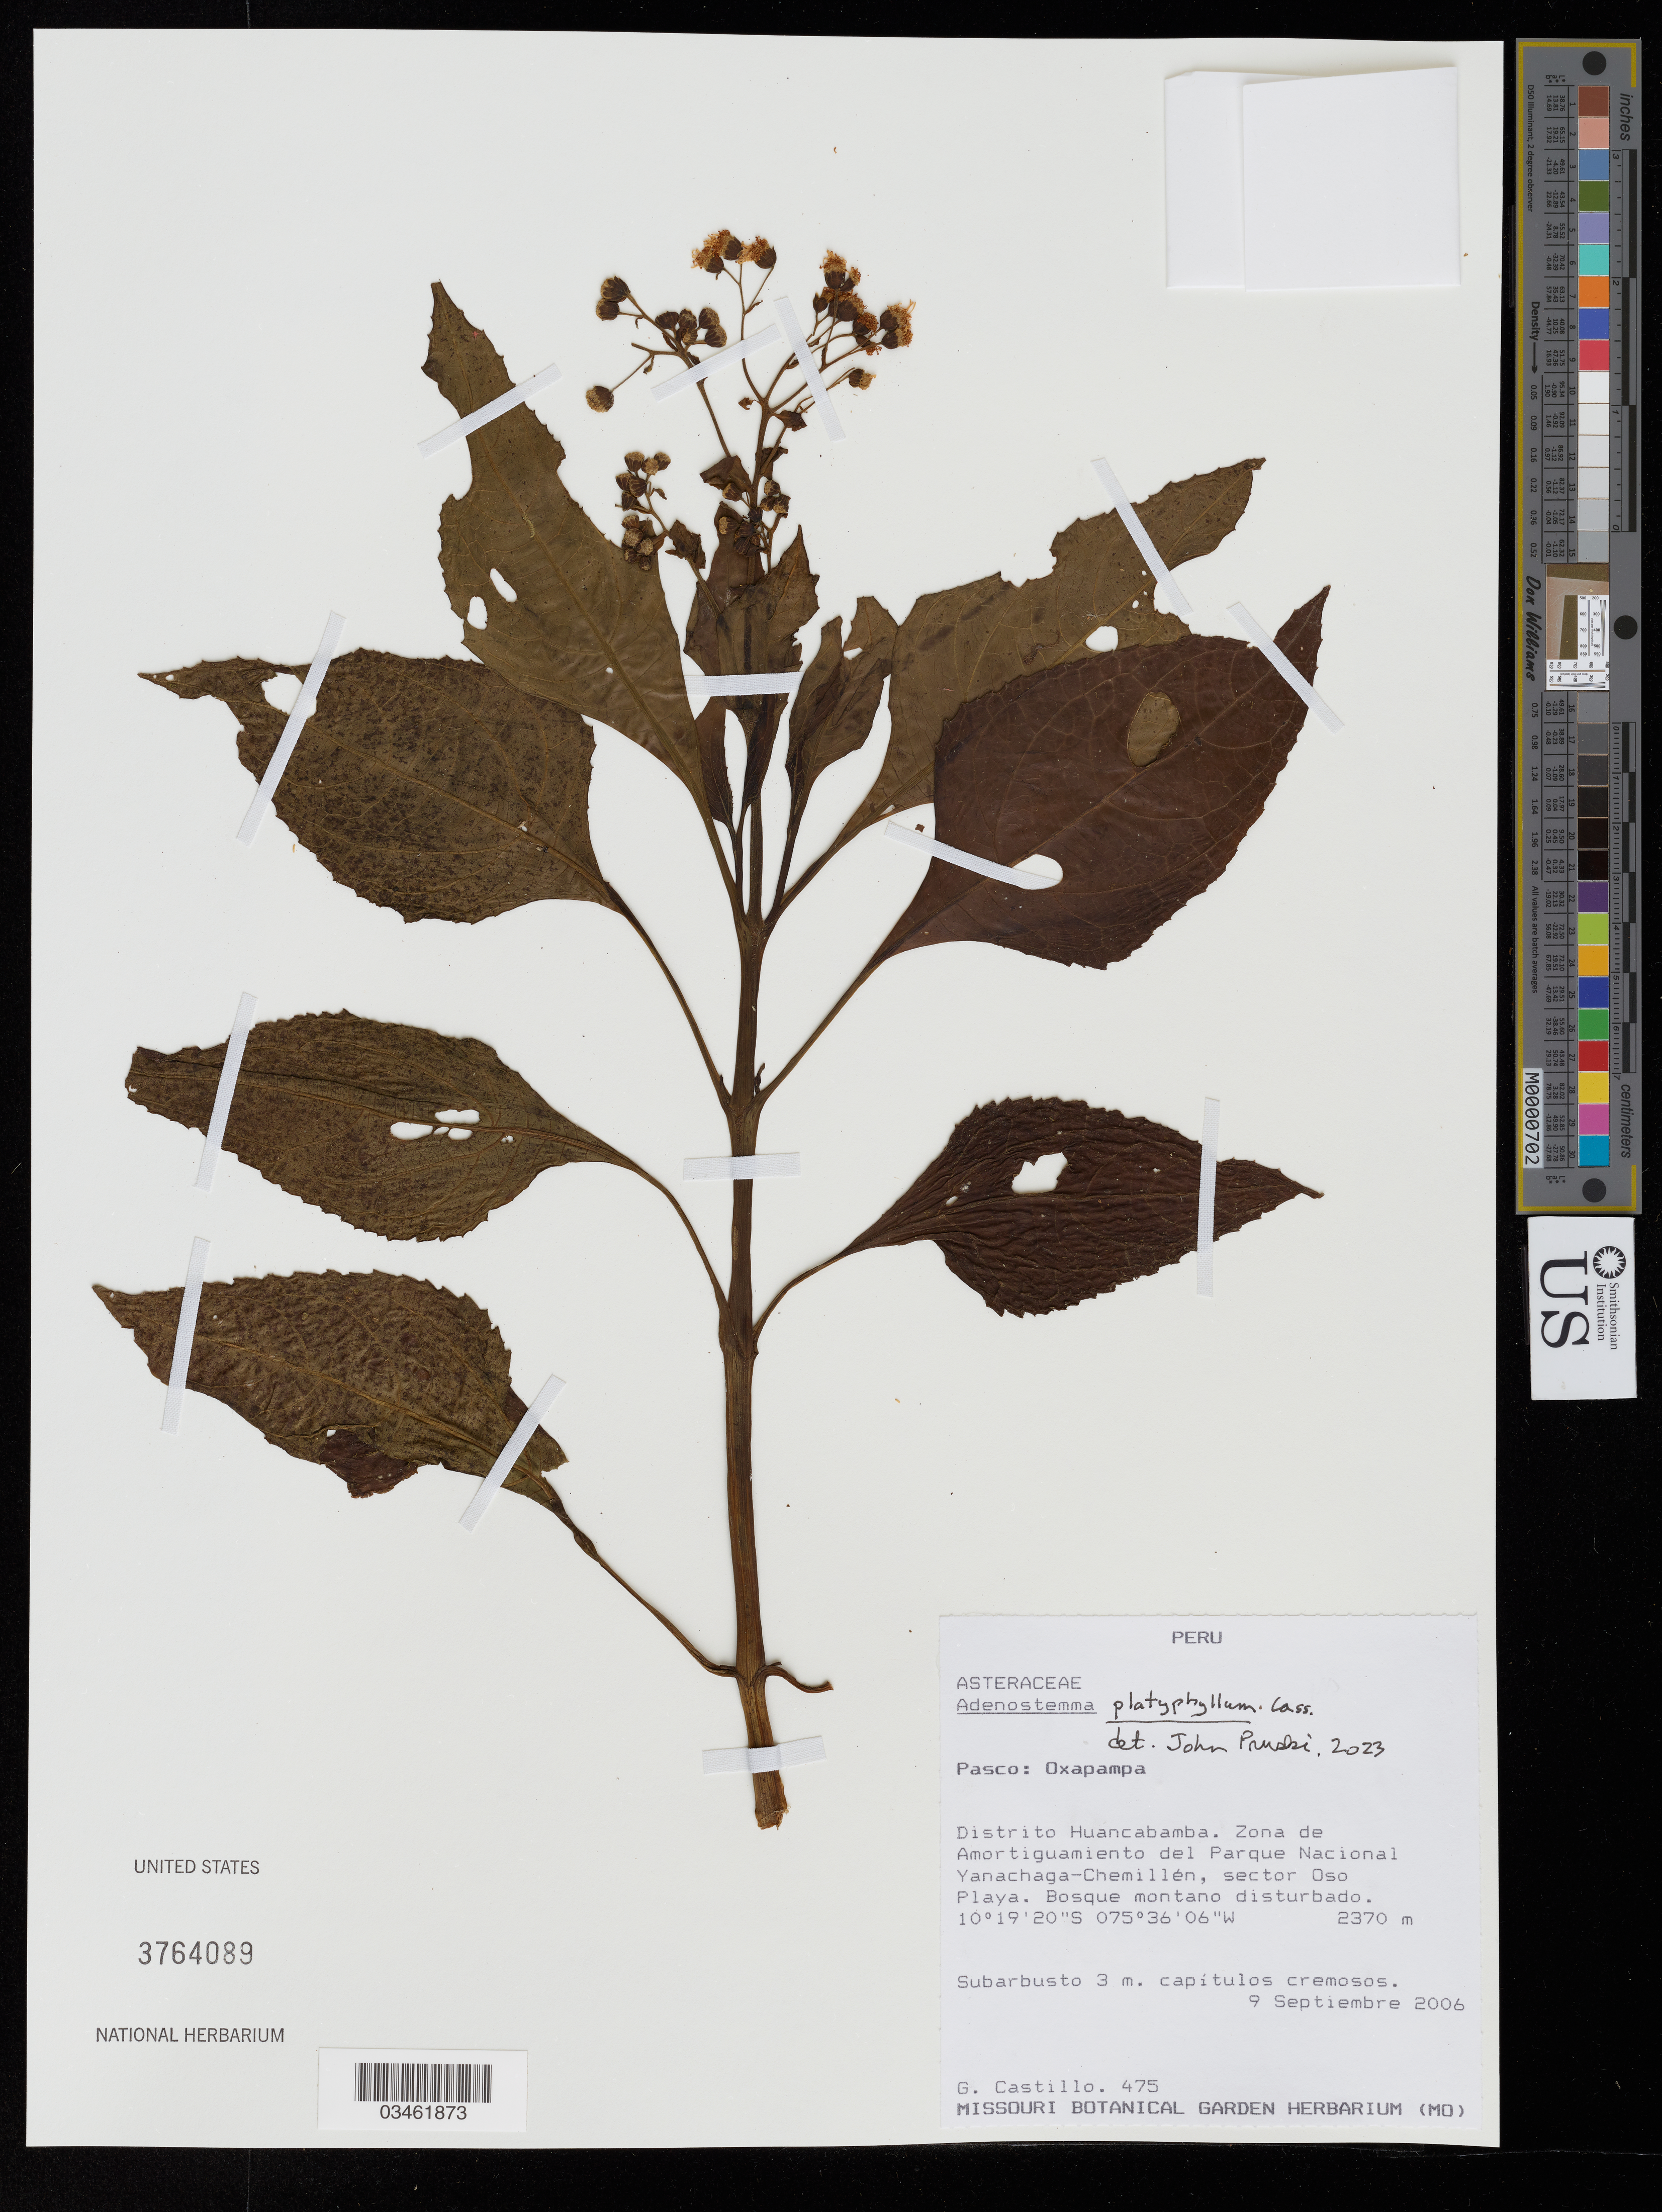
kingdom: Plantae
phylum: Tracheophyta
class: Magnoliopsida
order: Asterales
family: Asteraceae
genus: Adenostemma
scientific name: Adenostemma platyphyllum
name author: Cass.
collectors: G. Castillo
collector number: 475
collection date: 2006-09-09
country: Peru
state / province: Pasco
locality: Oxapampa. Distrito Huancabamba. Zona de Amortiguamiento del Parque Nacional Yanachaga-Chemillén, sector Oso Playa.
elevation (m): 2370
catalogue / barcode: US 3764089